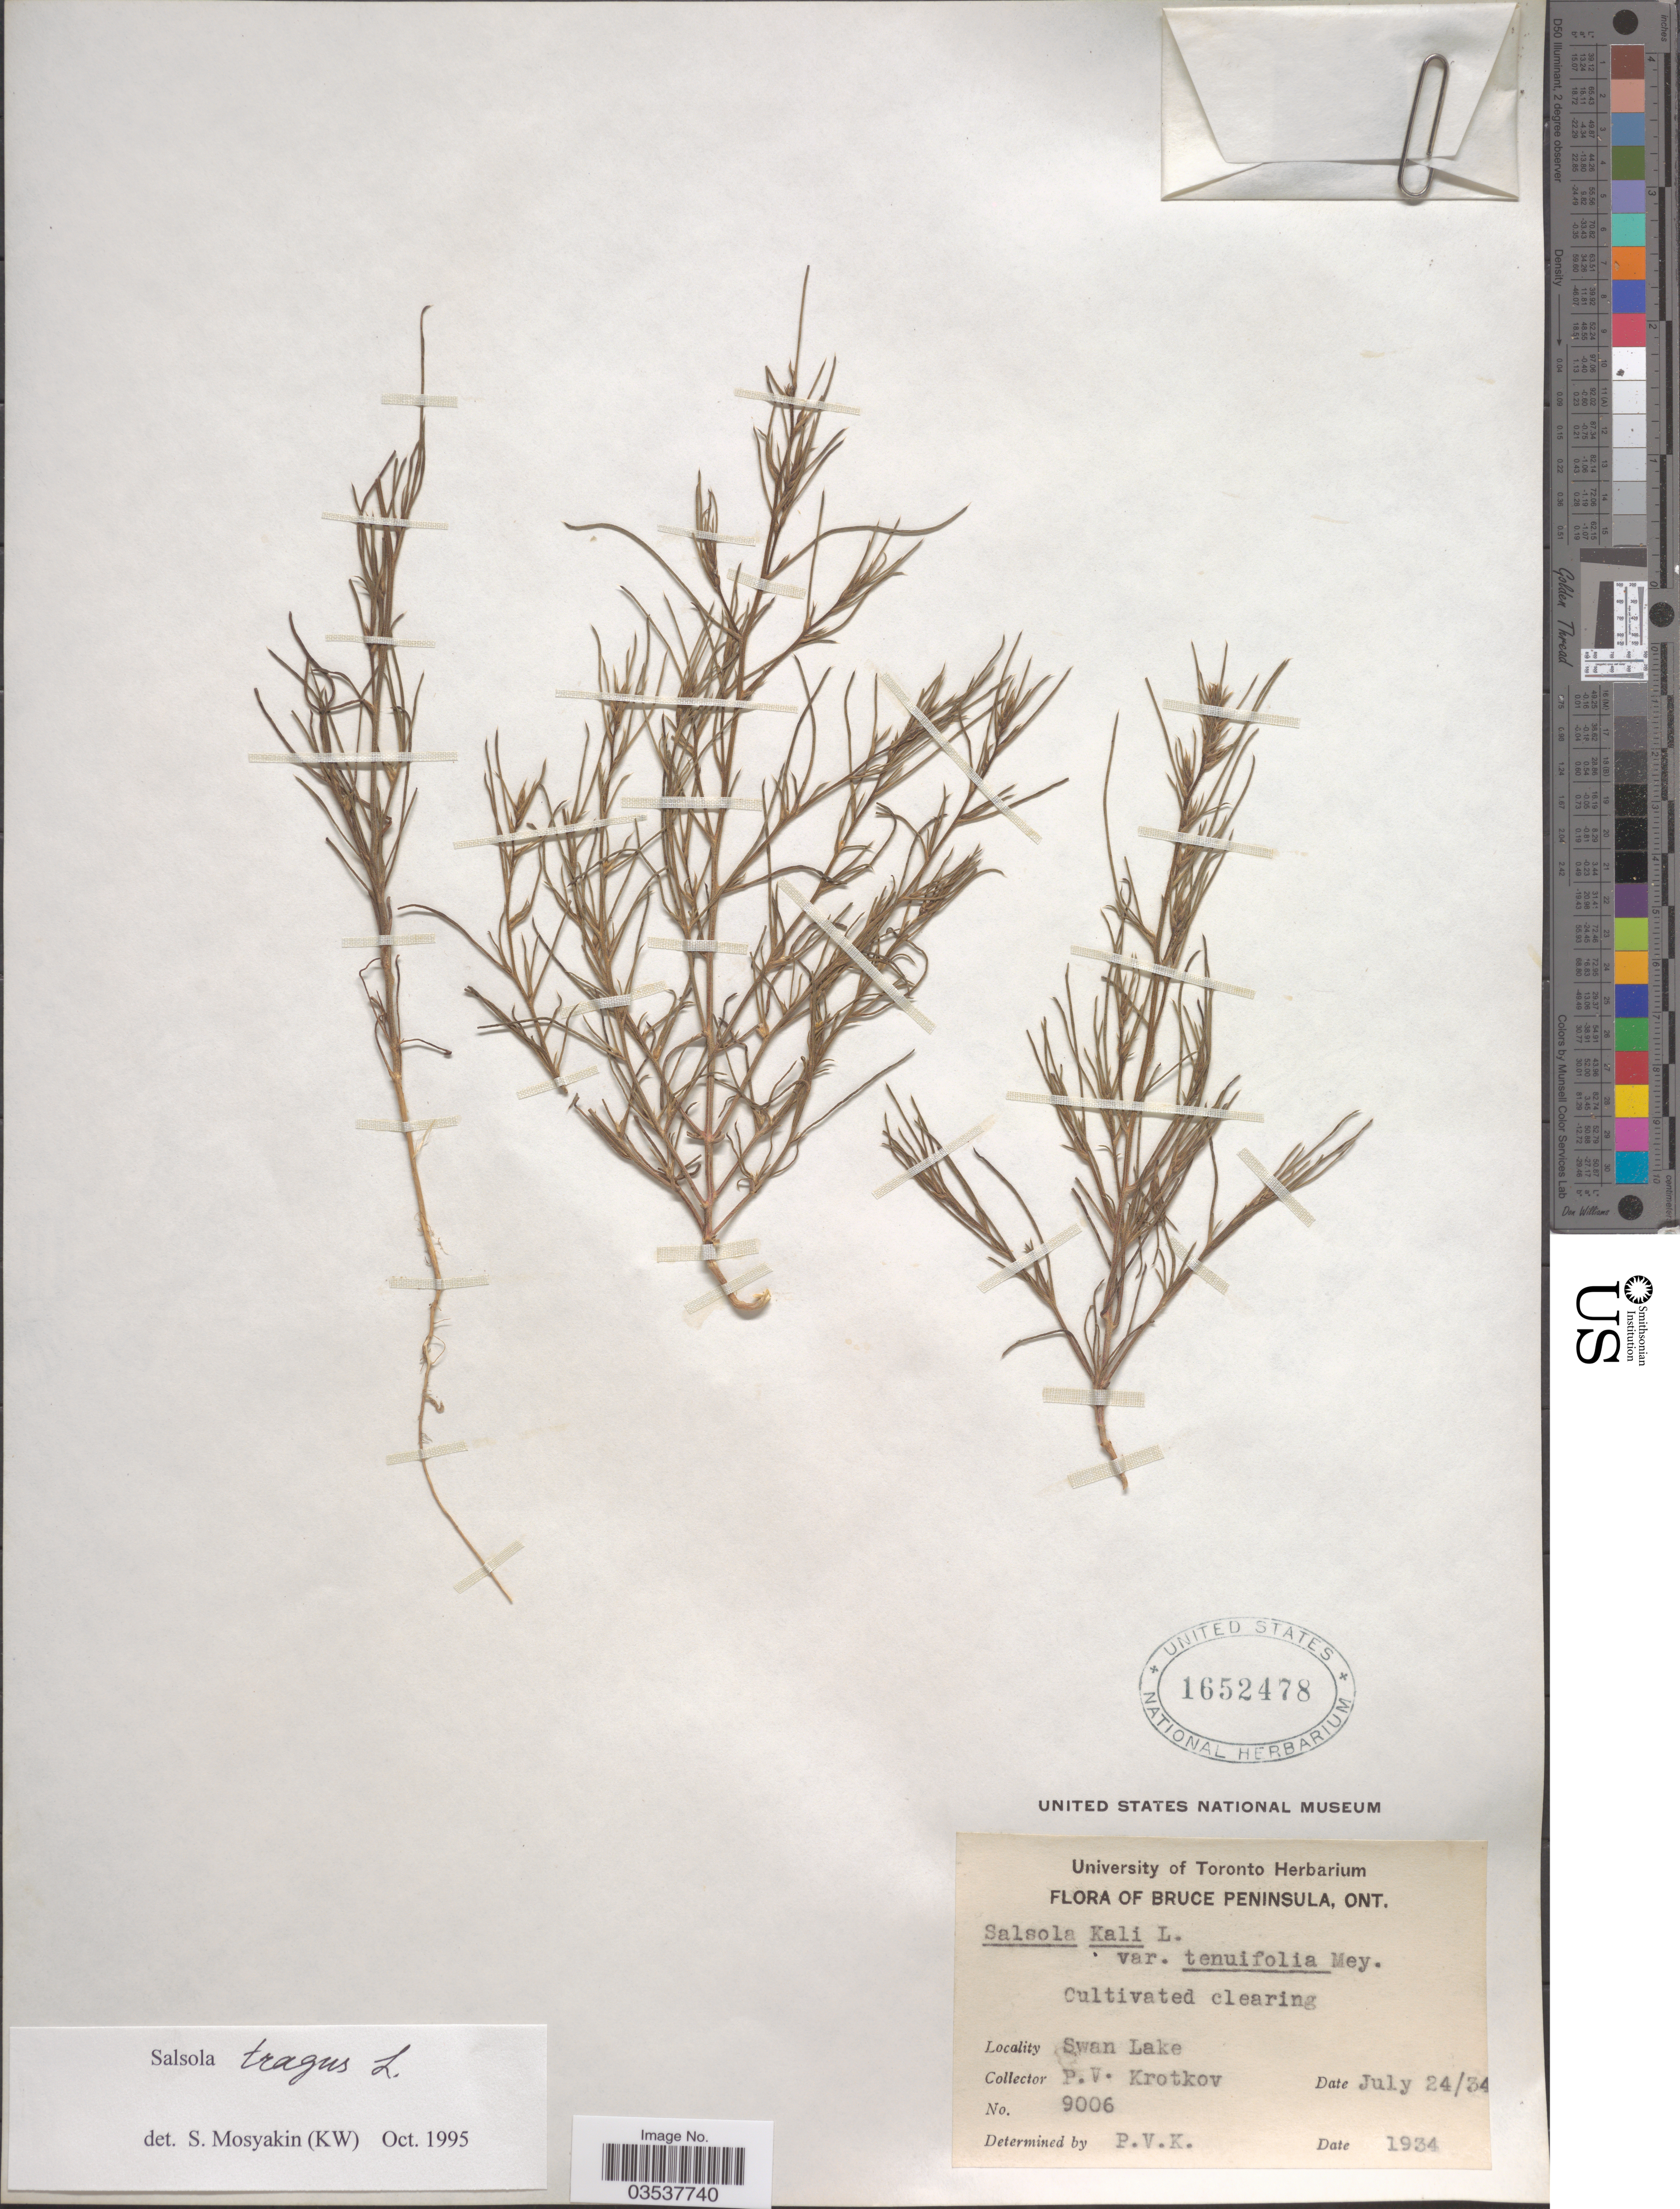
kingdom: Plantae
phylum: Tracheophyta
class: Magnoliopsida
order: Caryophyllales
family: Amaranthaceae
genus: Salsola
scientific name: Salsola pestifer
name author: A. Nelson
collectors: P. V. Krotkov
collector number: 1934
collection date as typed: Transcribed d/m/y: 24/7/34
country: Canada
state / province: Ontario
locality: Bruce Peninsula. Swan Lake.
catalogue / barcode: US 1652478